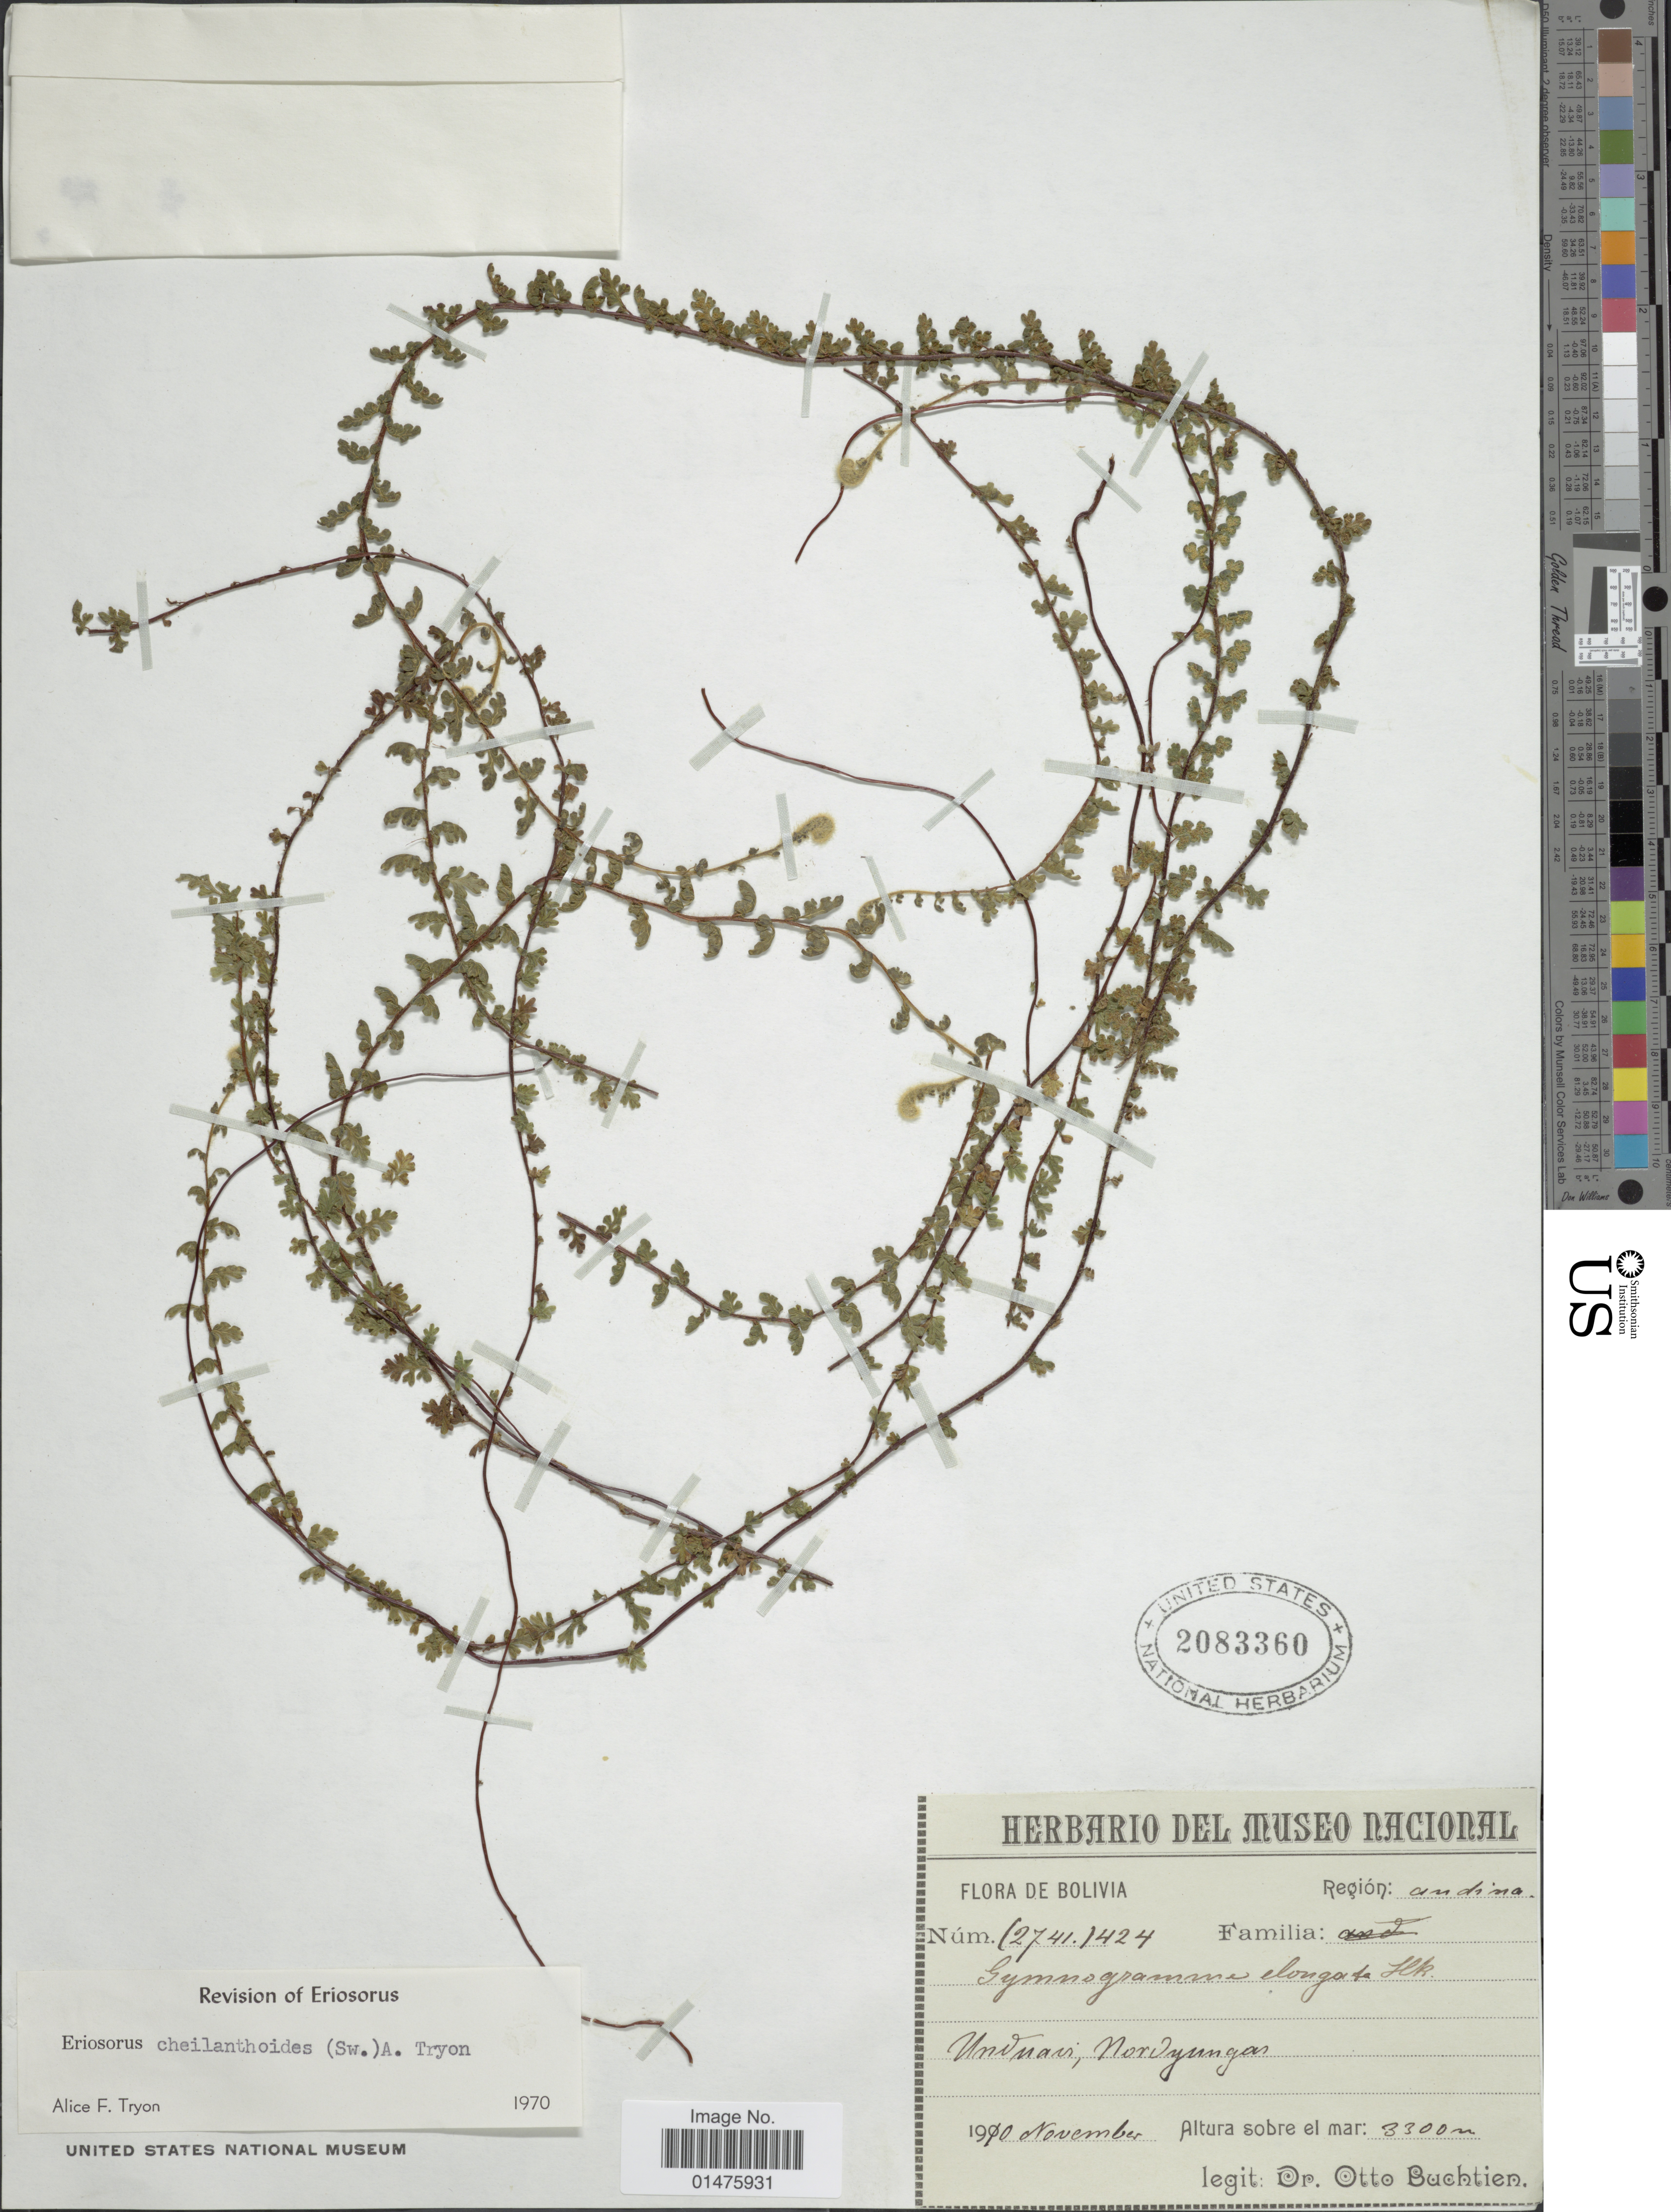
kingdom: Plantae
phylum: Tracheophyta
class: Polypodiopsida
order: Polypodiales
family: Pteridaceae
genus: Jamesonia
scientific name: Jamesonia cheilanthoides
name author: (Sw.) Christenh.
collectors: O. Buchtien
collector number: (2741) 1424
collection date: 1910-11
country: Bolivia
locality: Unduavi, Nordyungas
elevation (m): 3300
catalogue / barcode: US 2083360